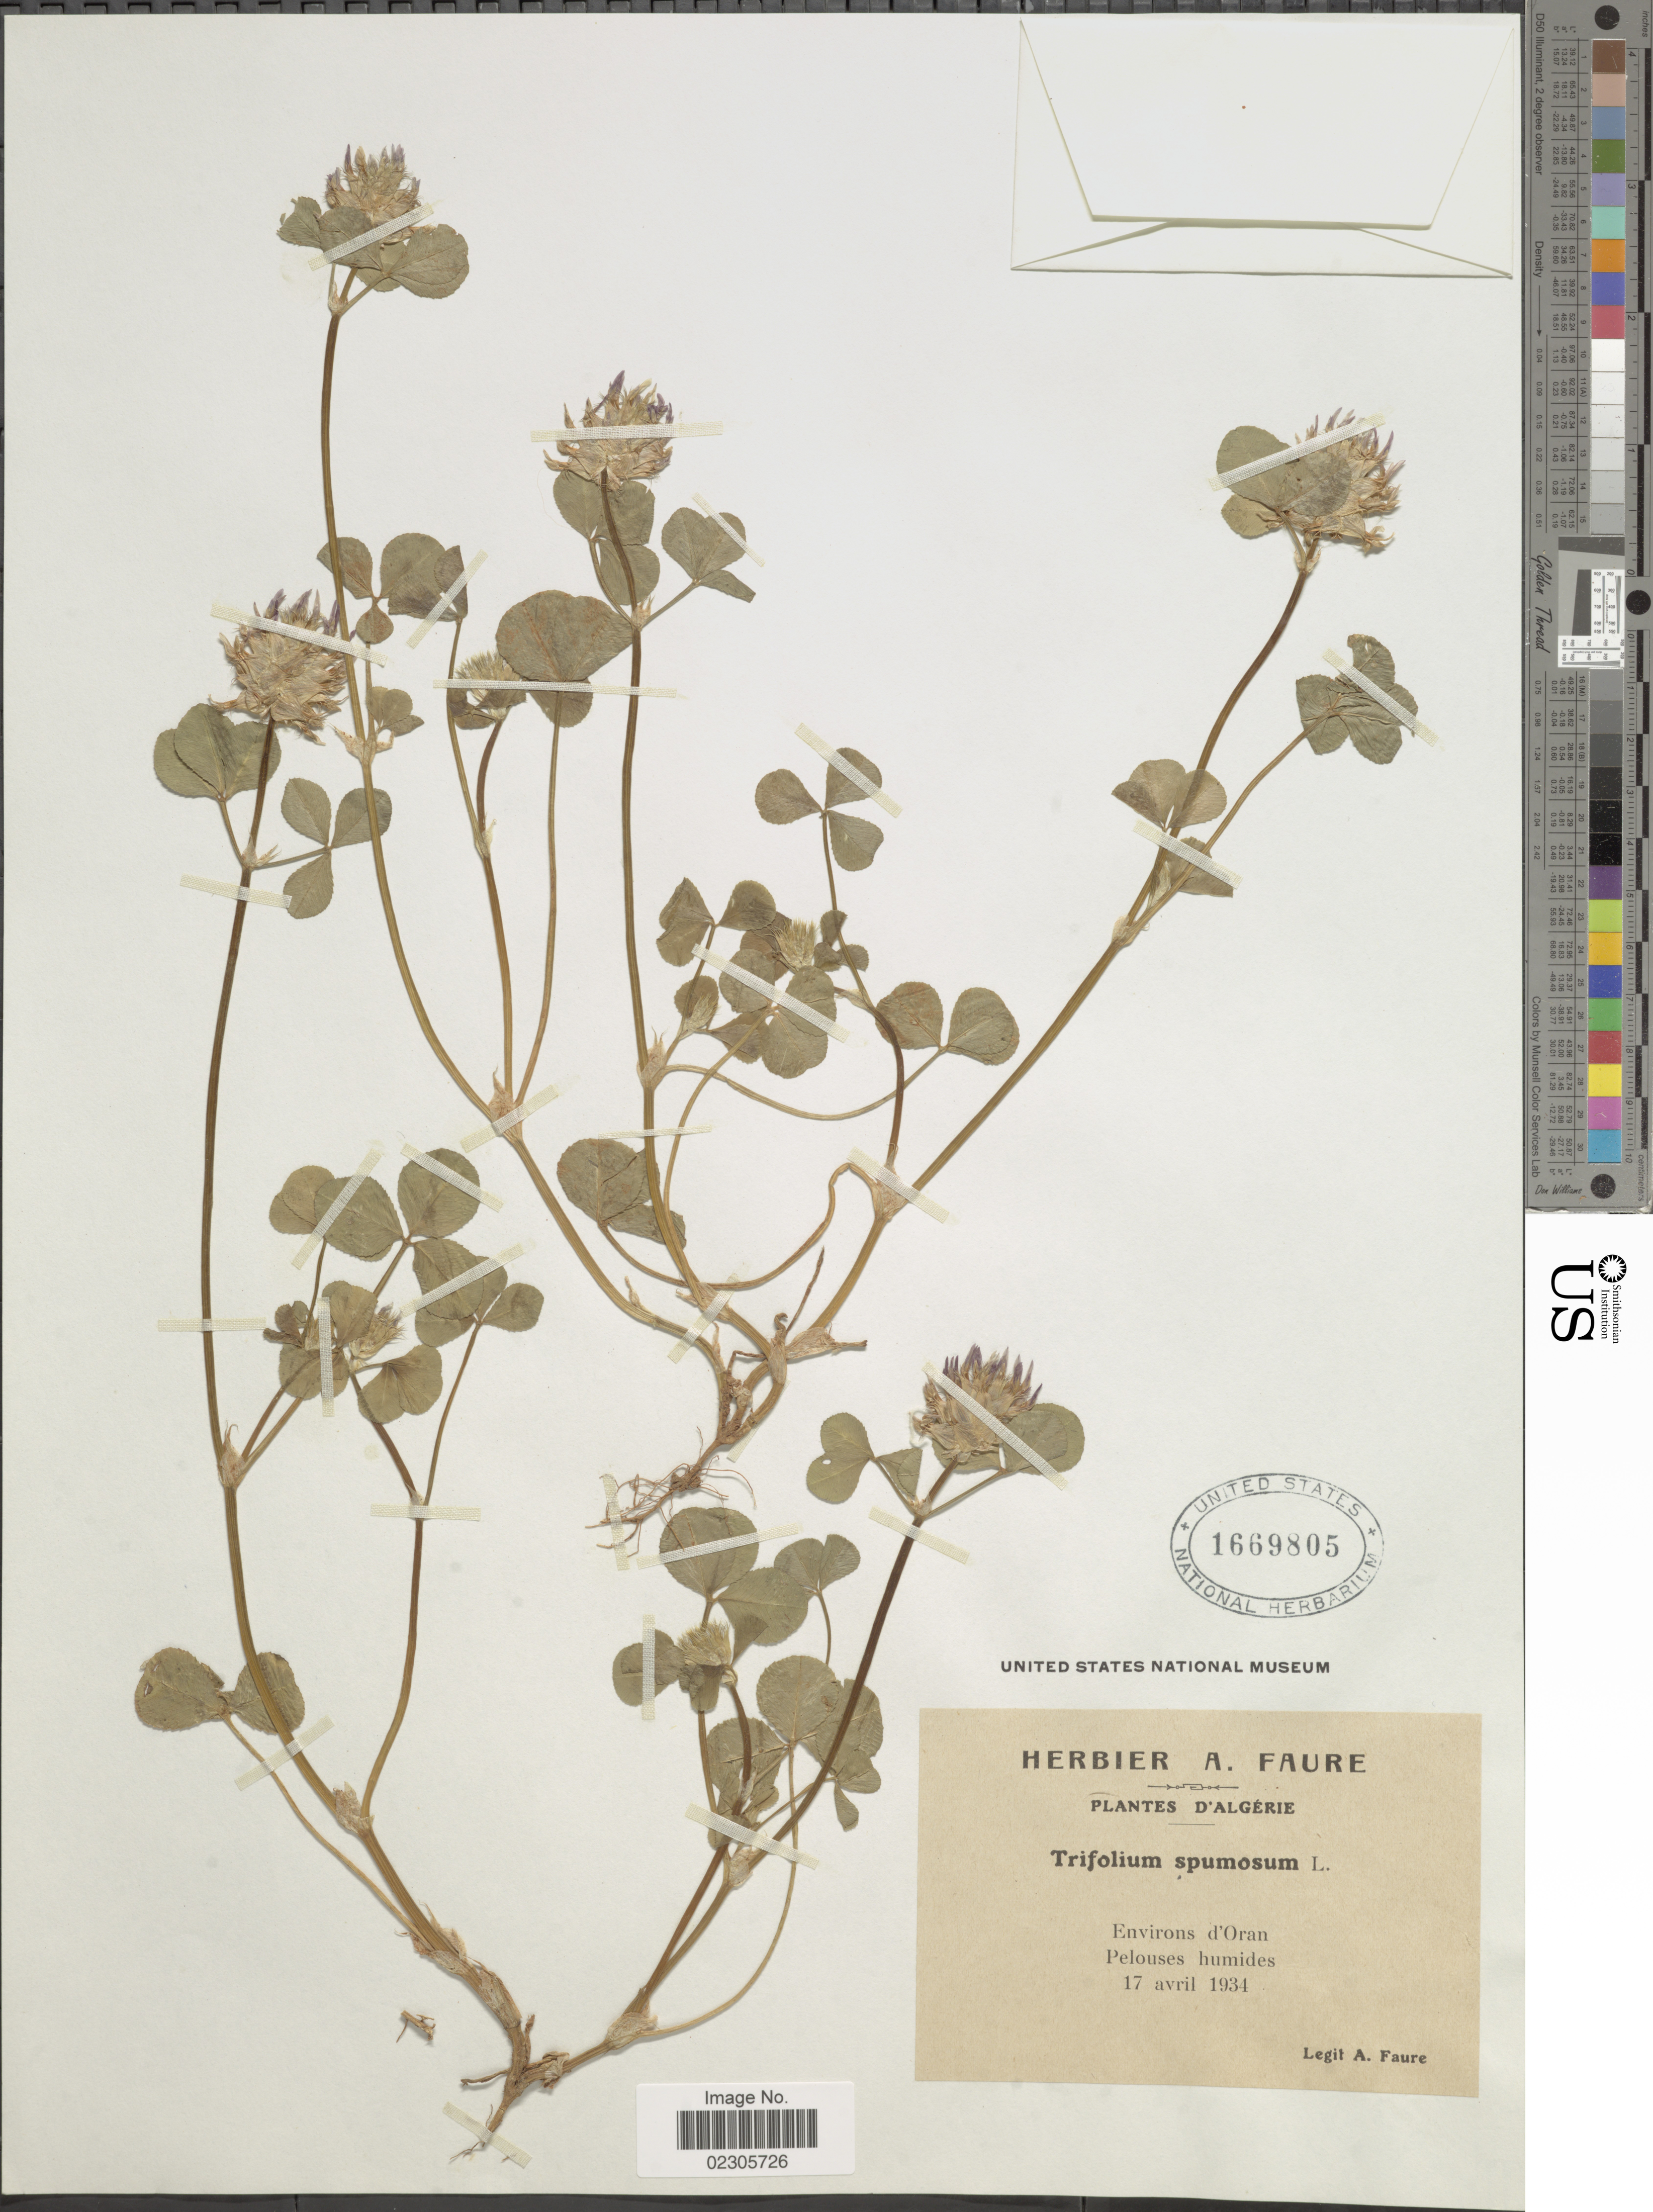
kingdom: Plantae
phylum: Tracheophyta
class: Magnoliopsida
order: Fabales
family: Fabaceae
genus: Trifolium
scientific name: Trifolium spumosum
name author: L.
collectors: A. Faure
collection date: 1934-04-17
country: Algeria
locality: D'Algerie, Environs d'Oran, Pelouses humides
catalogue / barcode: US 1669805